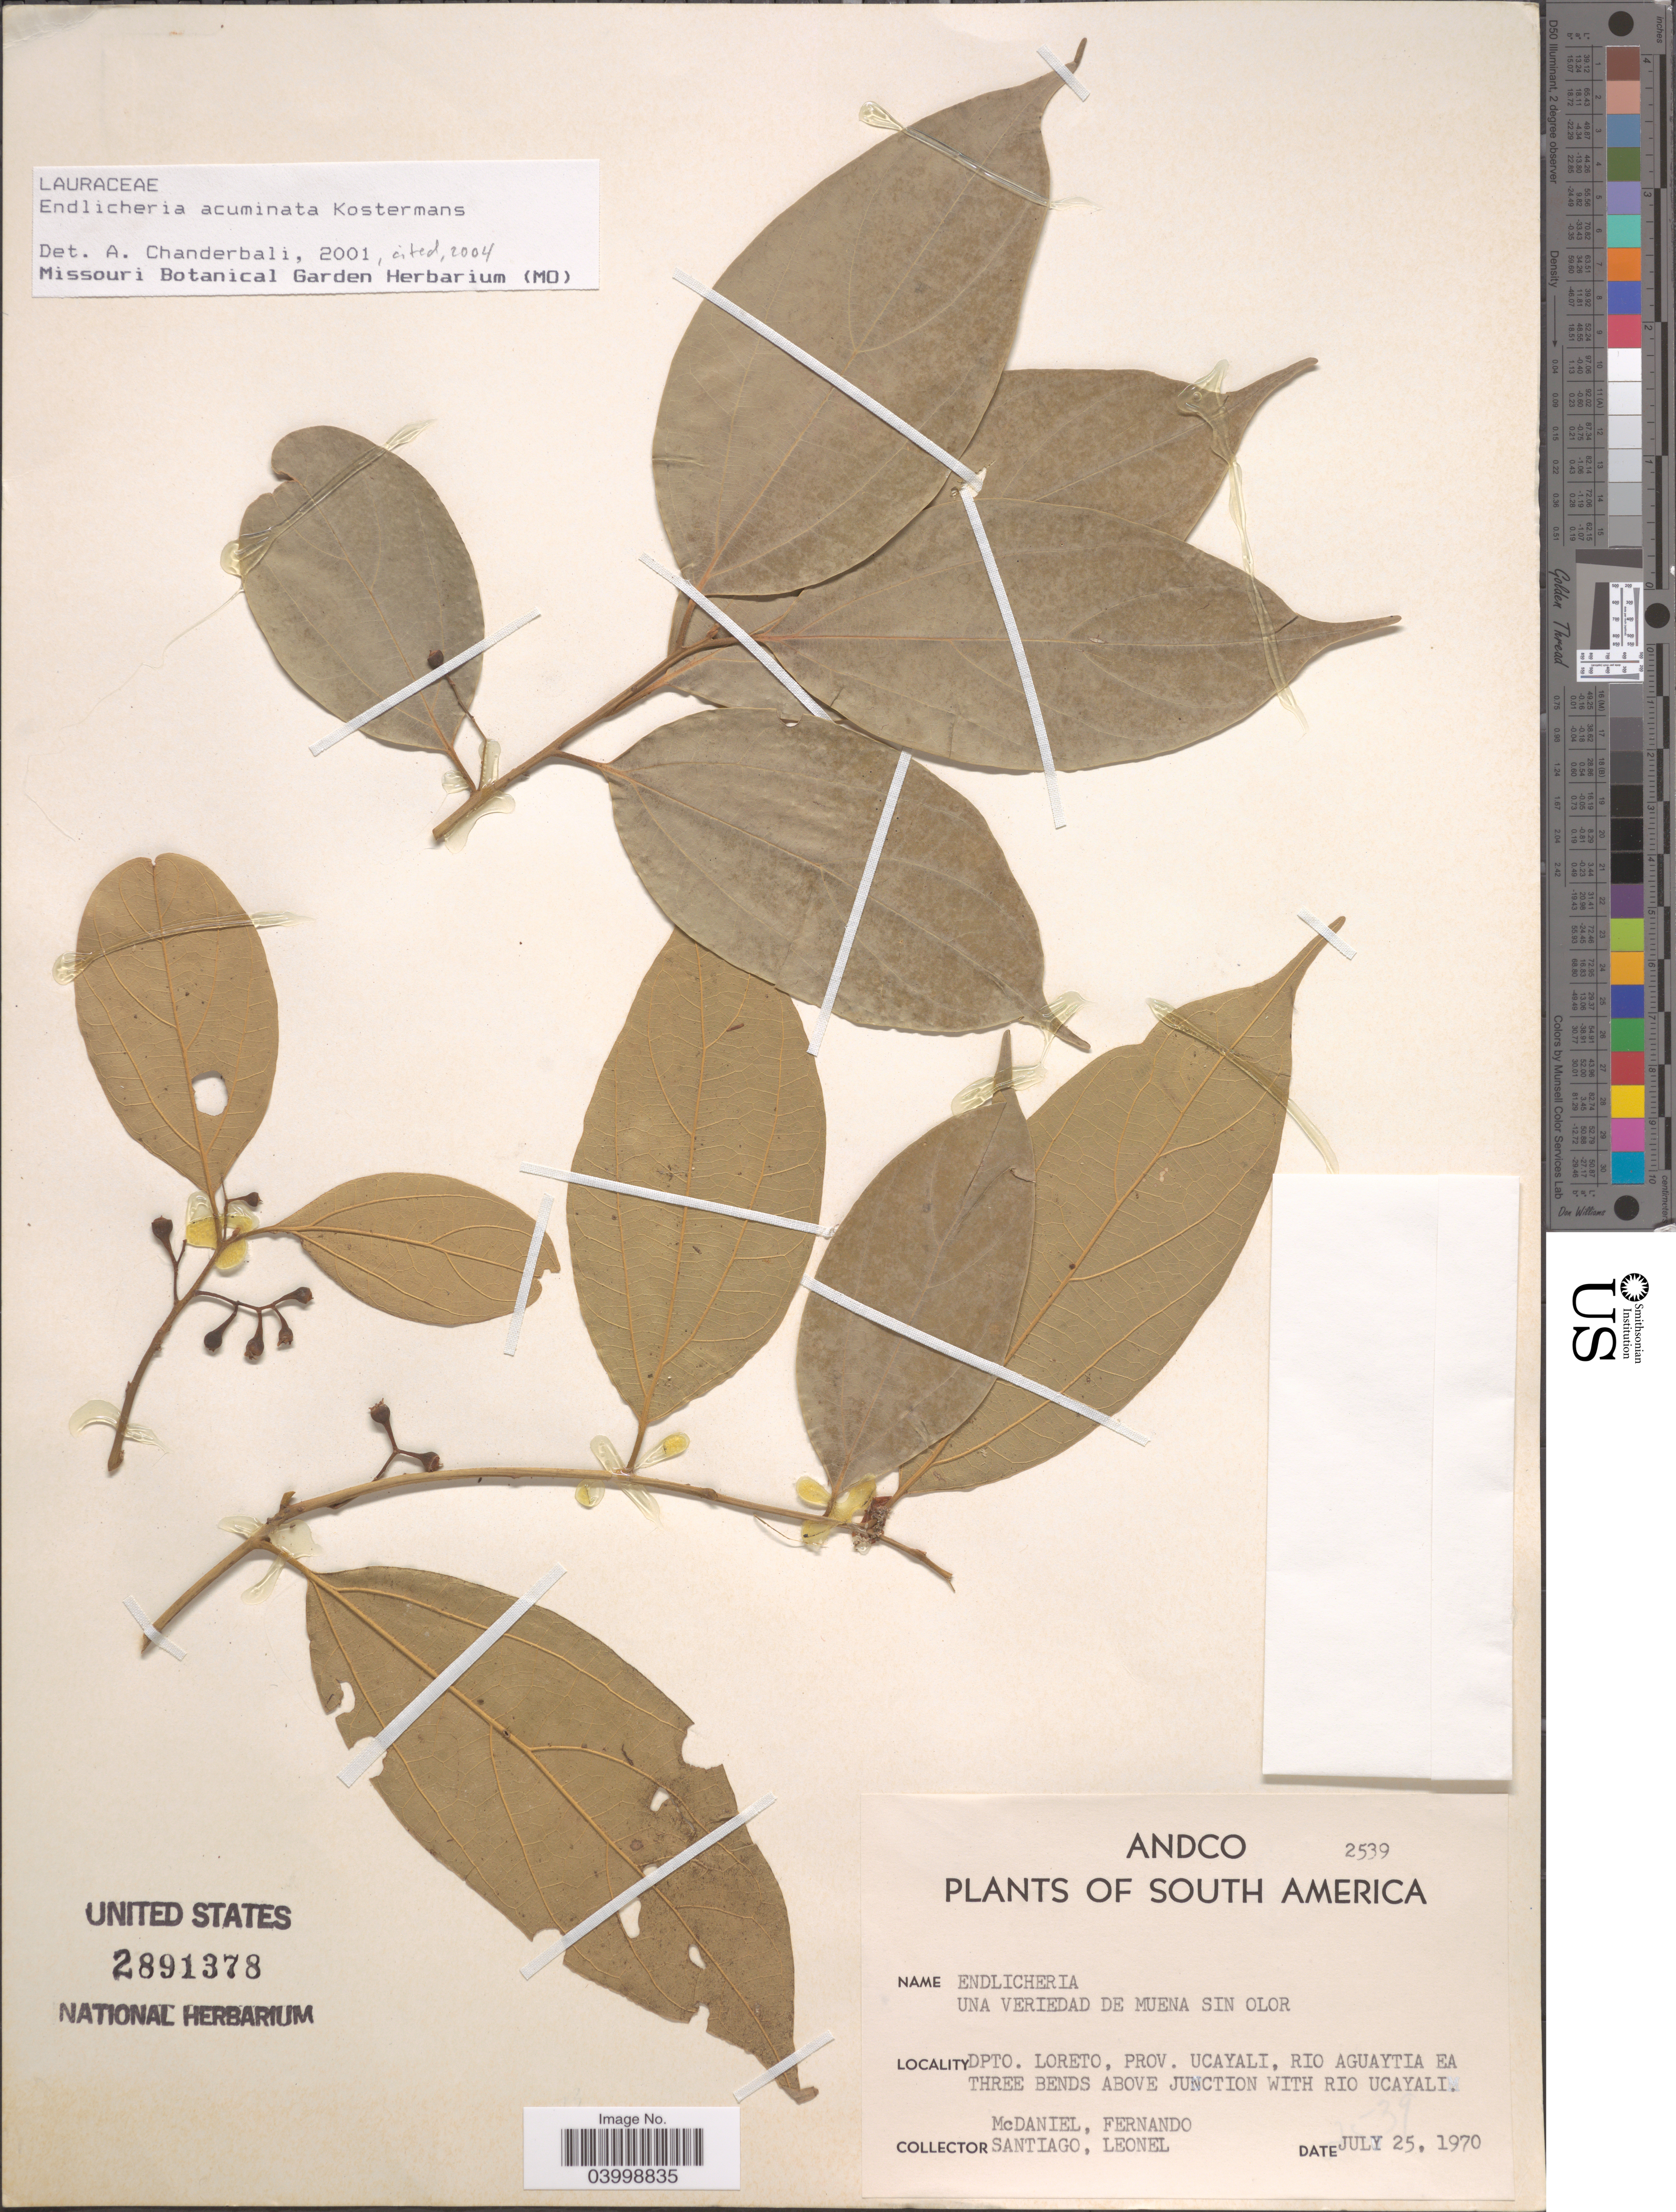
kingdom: Plantae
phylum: Tracheophyta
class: Magnoliopsida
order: Laurales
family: Lauraceae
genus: Endlicheria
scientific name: Endlicheria acuminata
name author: Kosterm.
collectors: L. Santiago & F. McDaniel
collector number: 2539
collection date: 1970-07-25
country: Peru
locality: Dpto. Loreto, Prov. Ucayali, Rio Aguaytia Ea three bends above junctioin with Rio Ucayali.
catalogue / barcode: US 2891378